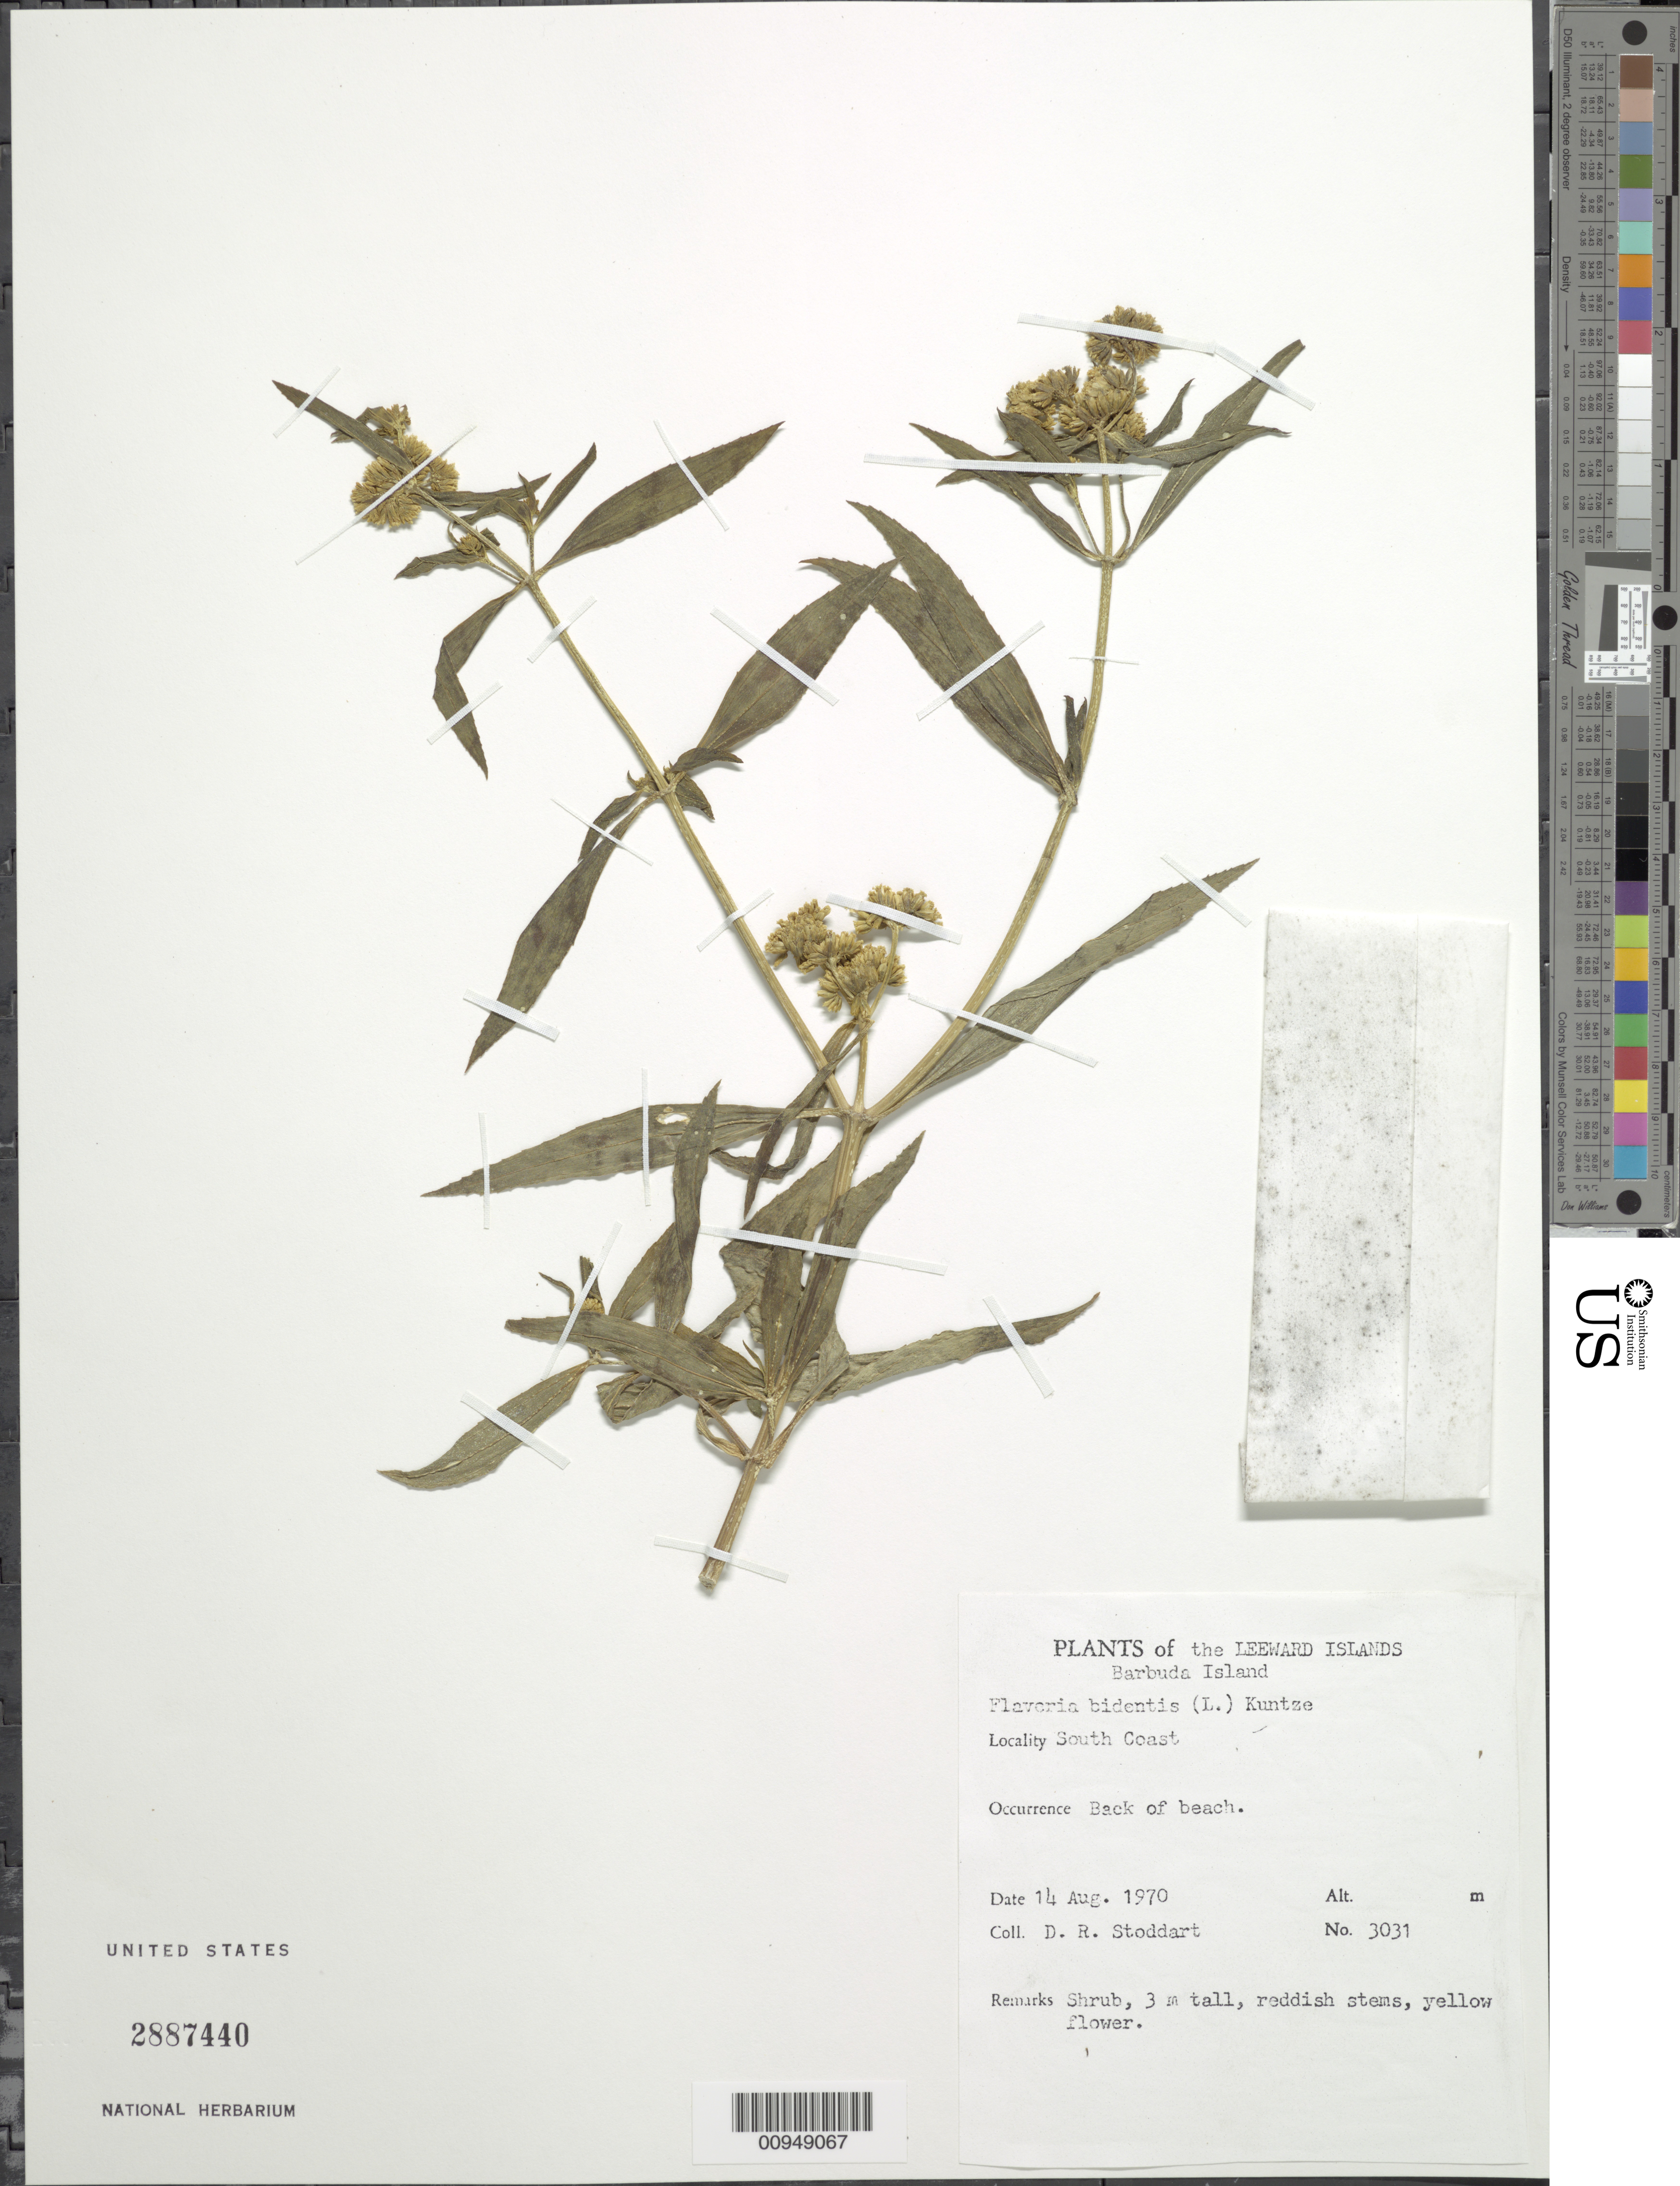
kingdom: Plantae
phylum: Tracheophyta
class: Magnoliopsida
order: Asterales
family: Asteraceae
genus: Flaveria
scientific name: Flaveria bidentis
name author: (L.) Kuntze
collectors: D. R. Stoddart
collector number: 3031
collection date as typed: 14 Aug 1970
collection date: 1970-08-14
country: Antigua and Barbuda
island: Barbuda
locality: South coast, back of beach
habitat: Back of beach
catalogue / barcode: US 2887440